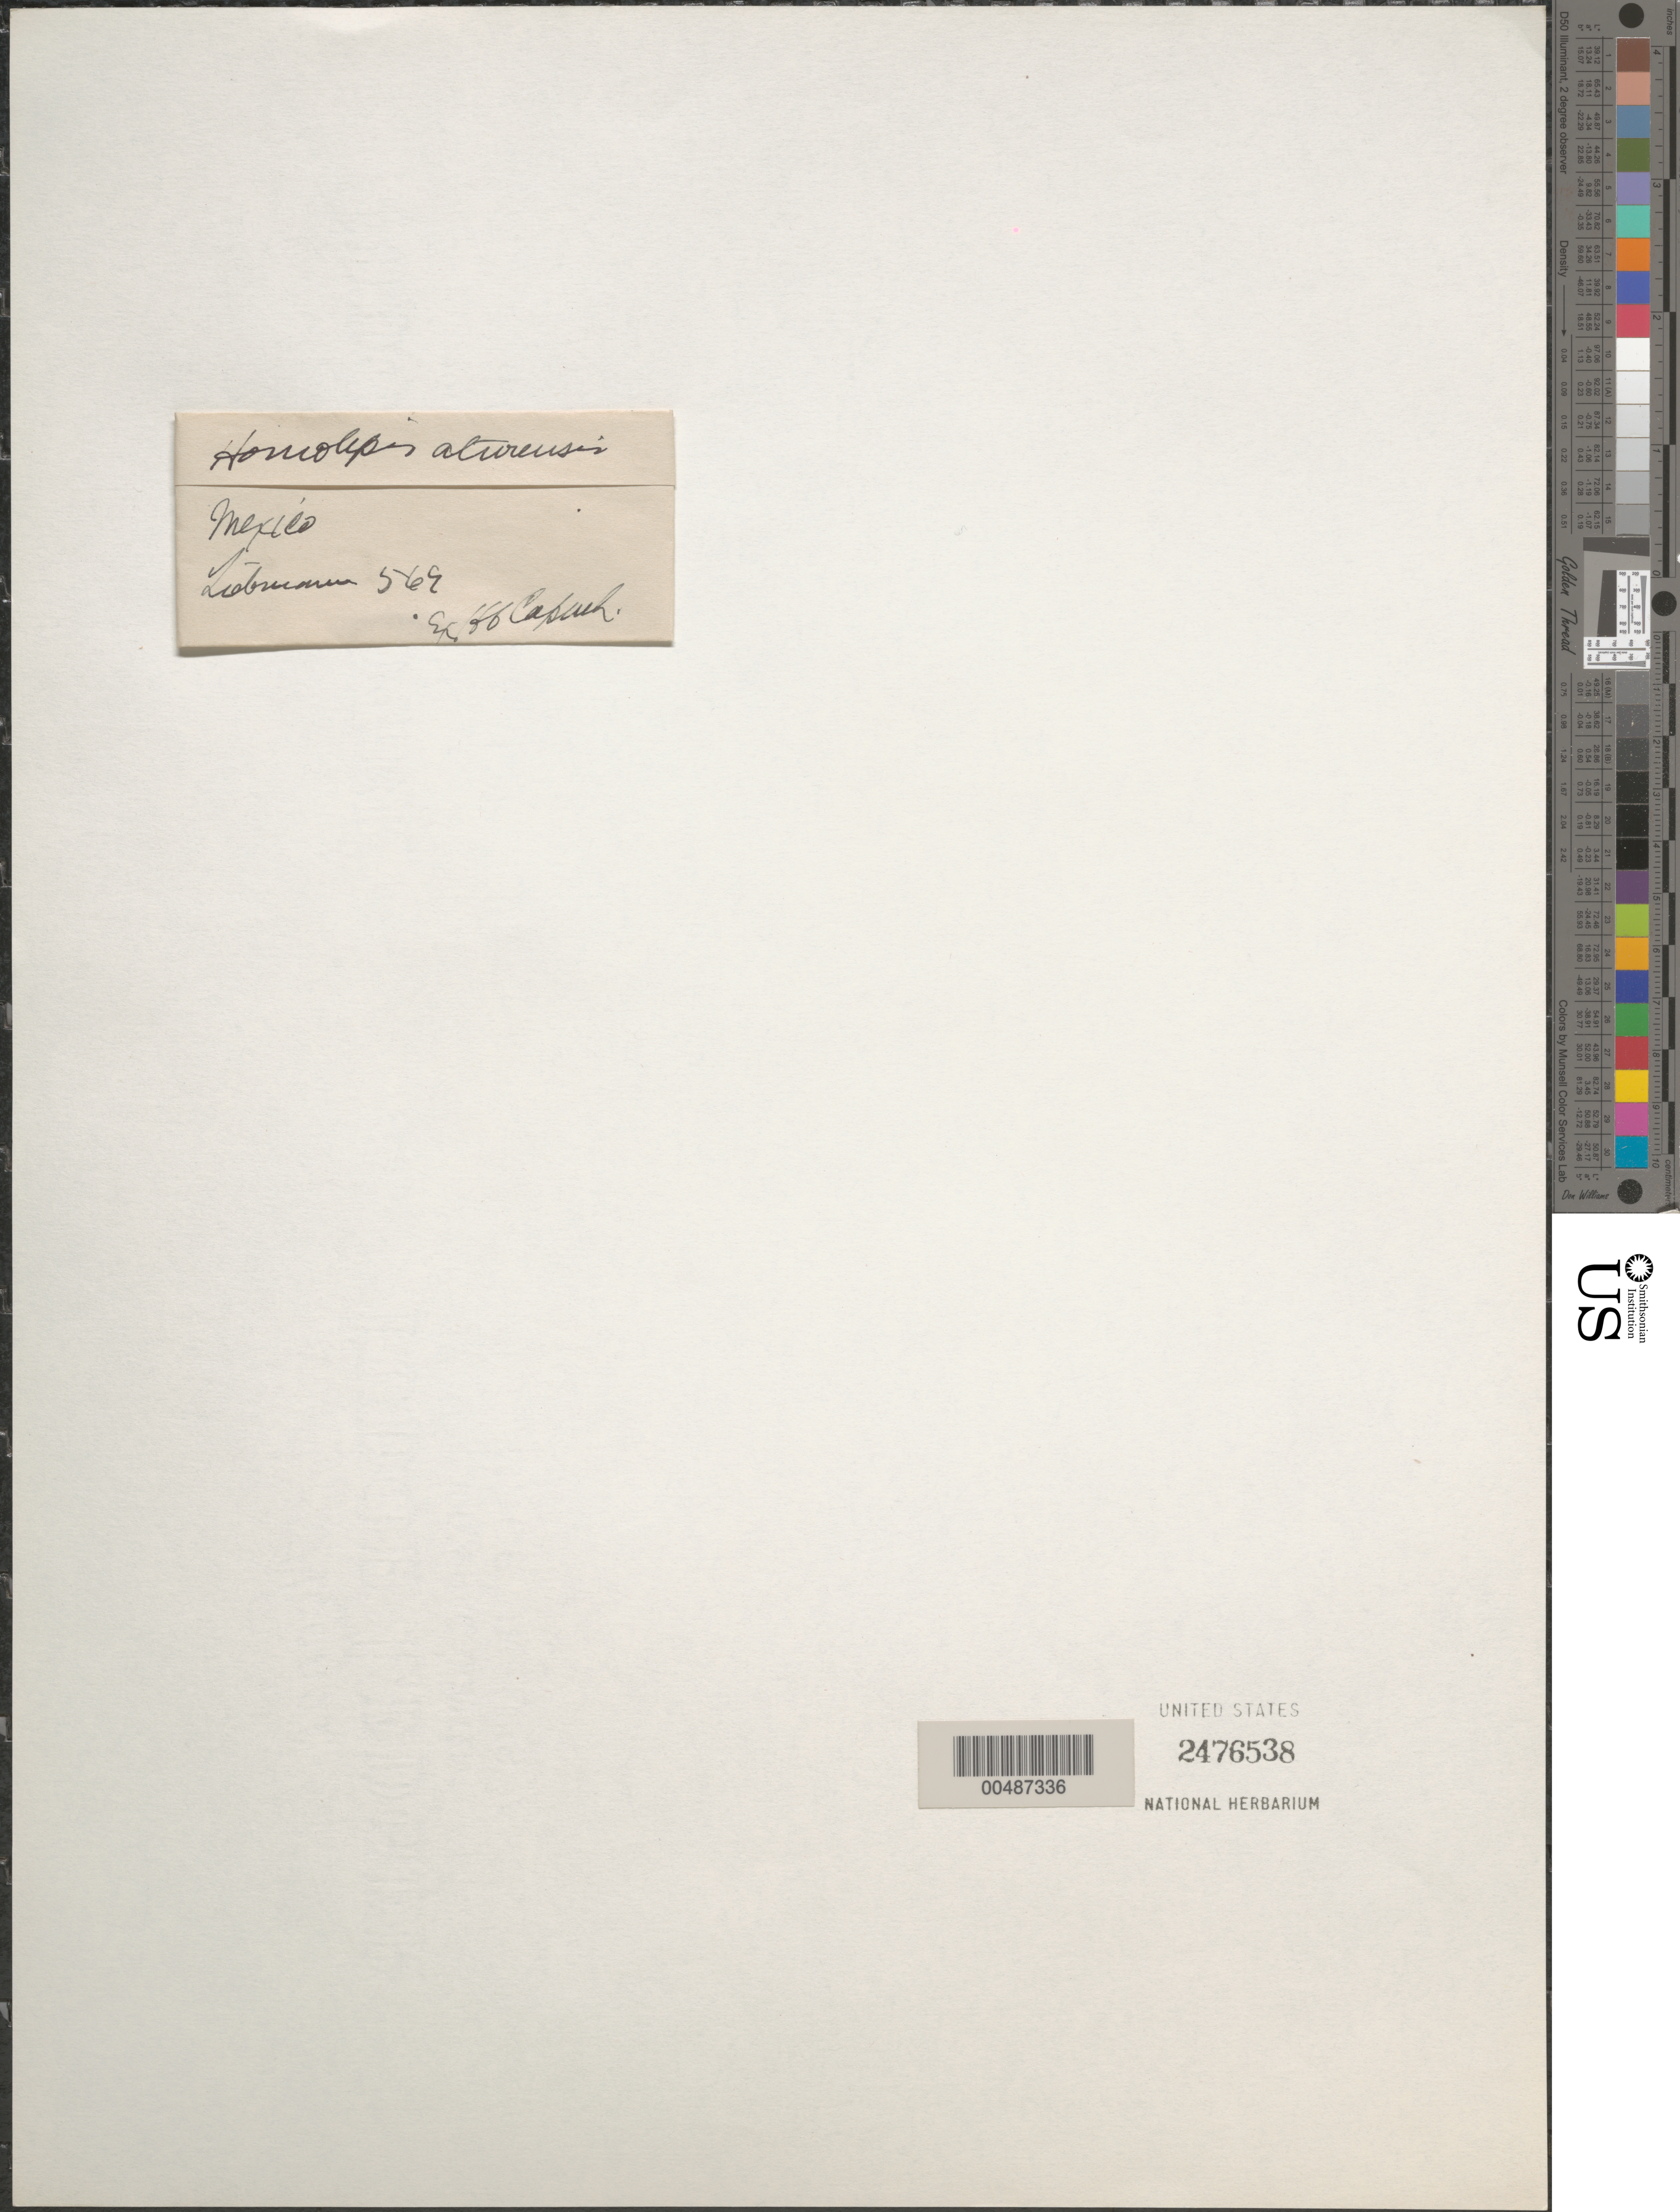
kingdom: Plantae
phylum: Tracheophyta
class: Liliopsida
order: Poales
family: Poaceae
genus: Homolepis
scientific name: Homolepis aturensis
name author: (Kunth) Chase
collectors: F. M. Liebmann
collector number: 569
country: Mexico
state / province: Jalisco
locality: San Ramon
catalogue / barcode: US 2476538